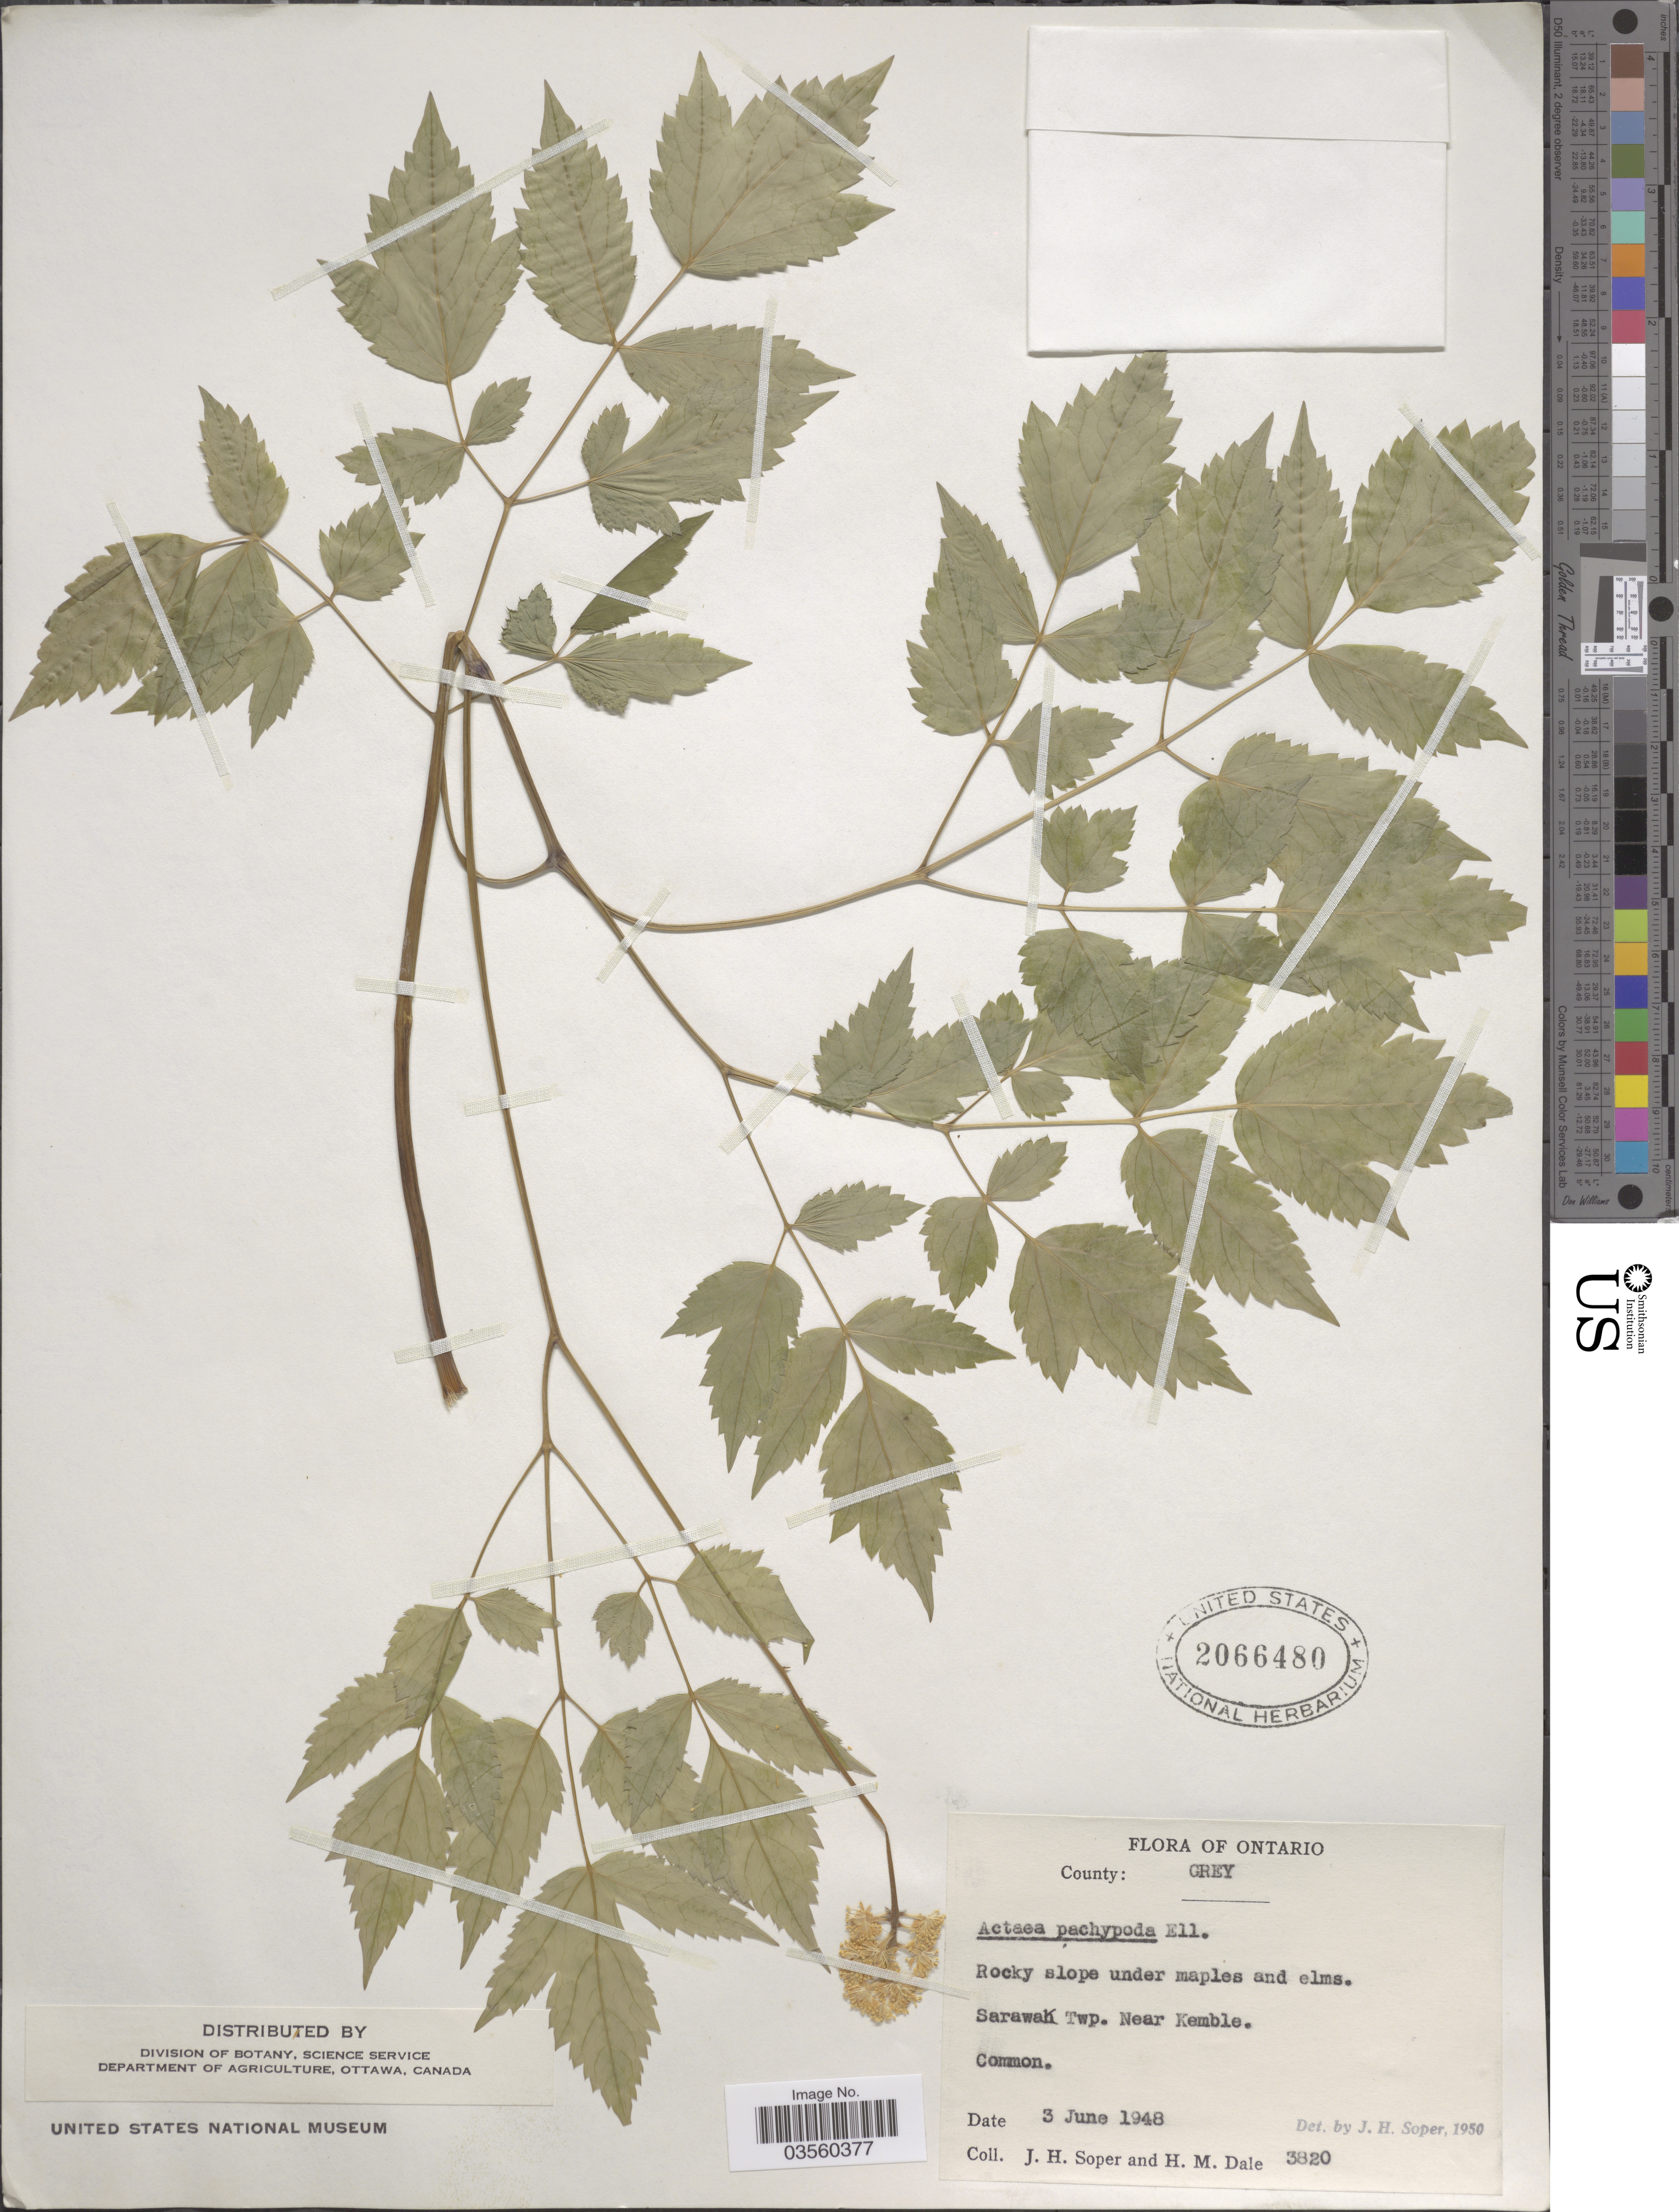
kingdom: Plantae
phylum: Tracheophyta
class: Magnoliopsida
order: Ranunculales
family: Ranunculaceae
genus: Actaea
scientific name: Actaea pachypoda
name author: Elliott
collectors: J. H. Soper & H. M. Dale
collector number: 3820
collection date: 1948-06-03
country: Canada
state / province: Ontario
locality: County: Grey. Sarawak Twp. near Kemble.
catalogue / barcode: US 2066480